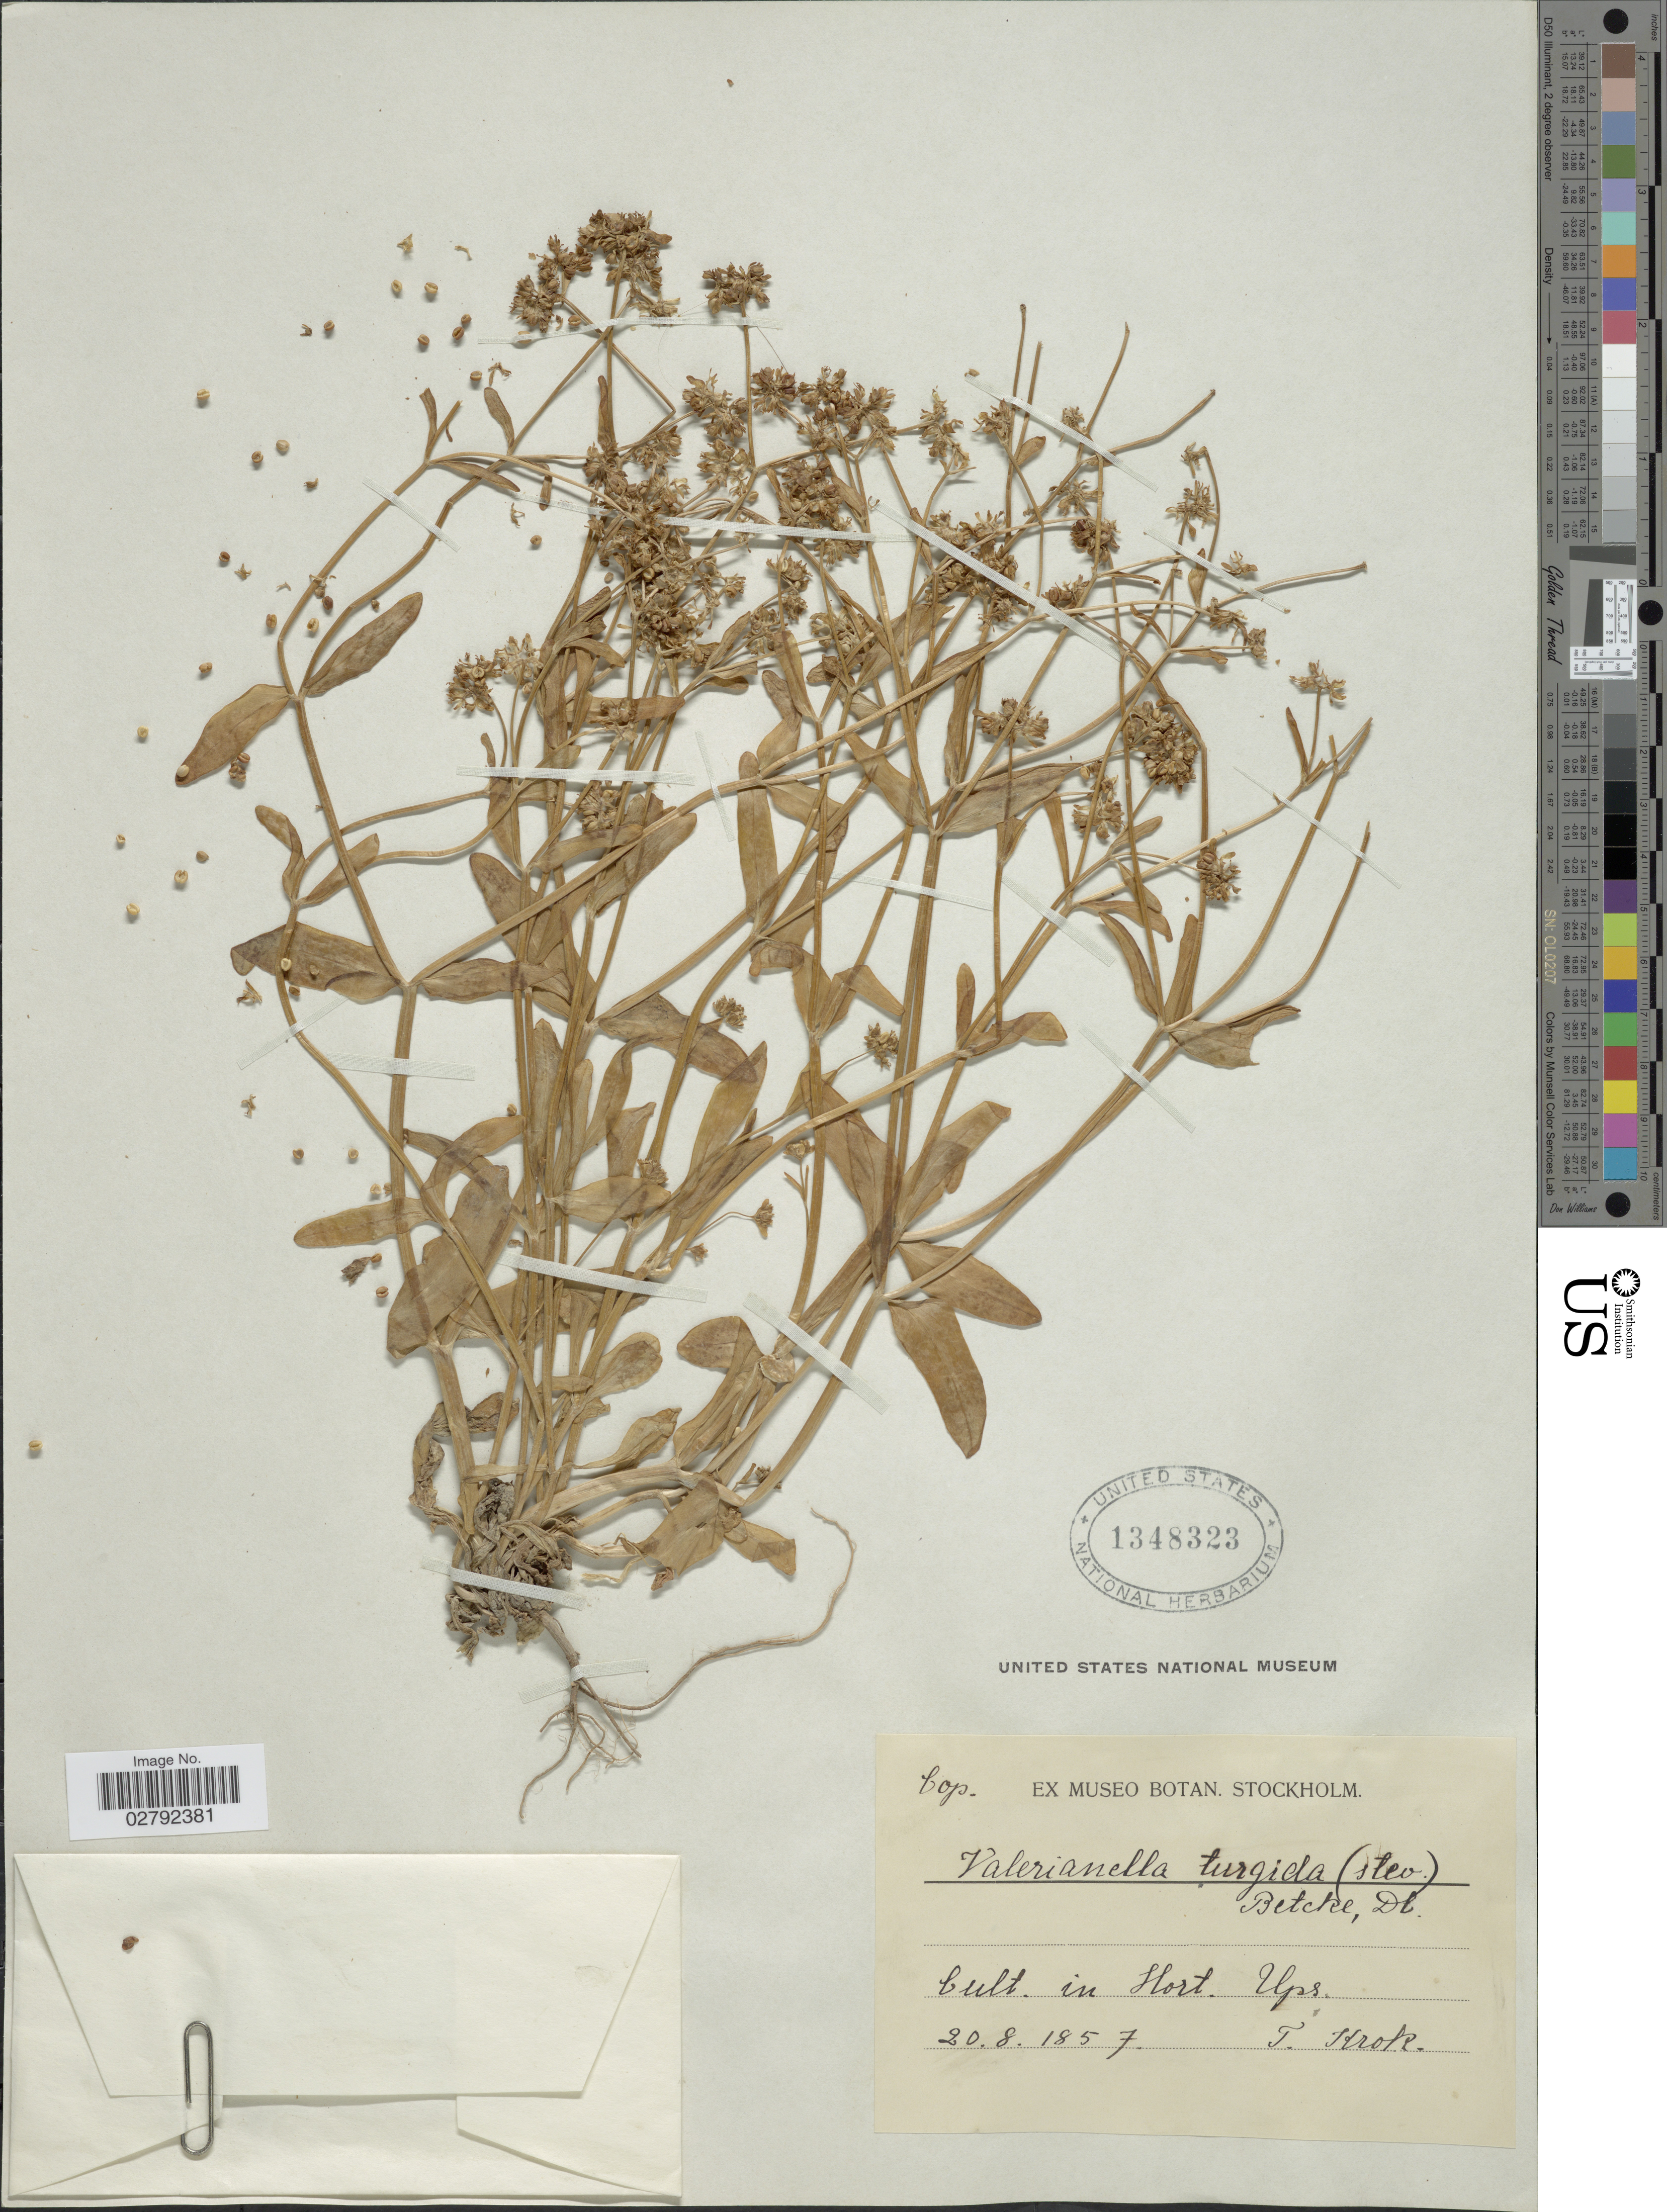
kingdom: Plantae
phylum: Tracheophyta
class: Magnoliopsida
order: Dipsacales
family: Caprifoliaceae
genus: Valerianella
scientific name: Valerianella turgida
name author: (Steven) Betcke.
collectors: T. Krok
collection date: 1857-08-20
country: Sweden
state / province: Uppsala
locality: Cult. in Hort. Ups.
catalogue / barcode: US 1348323